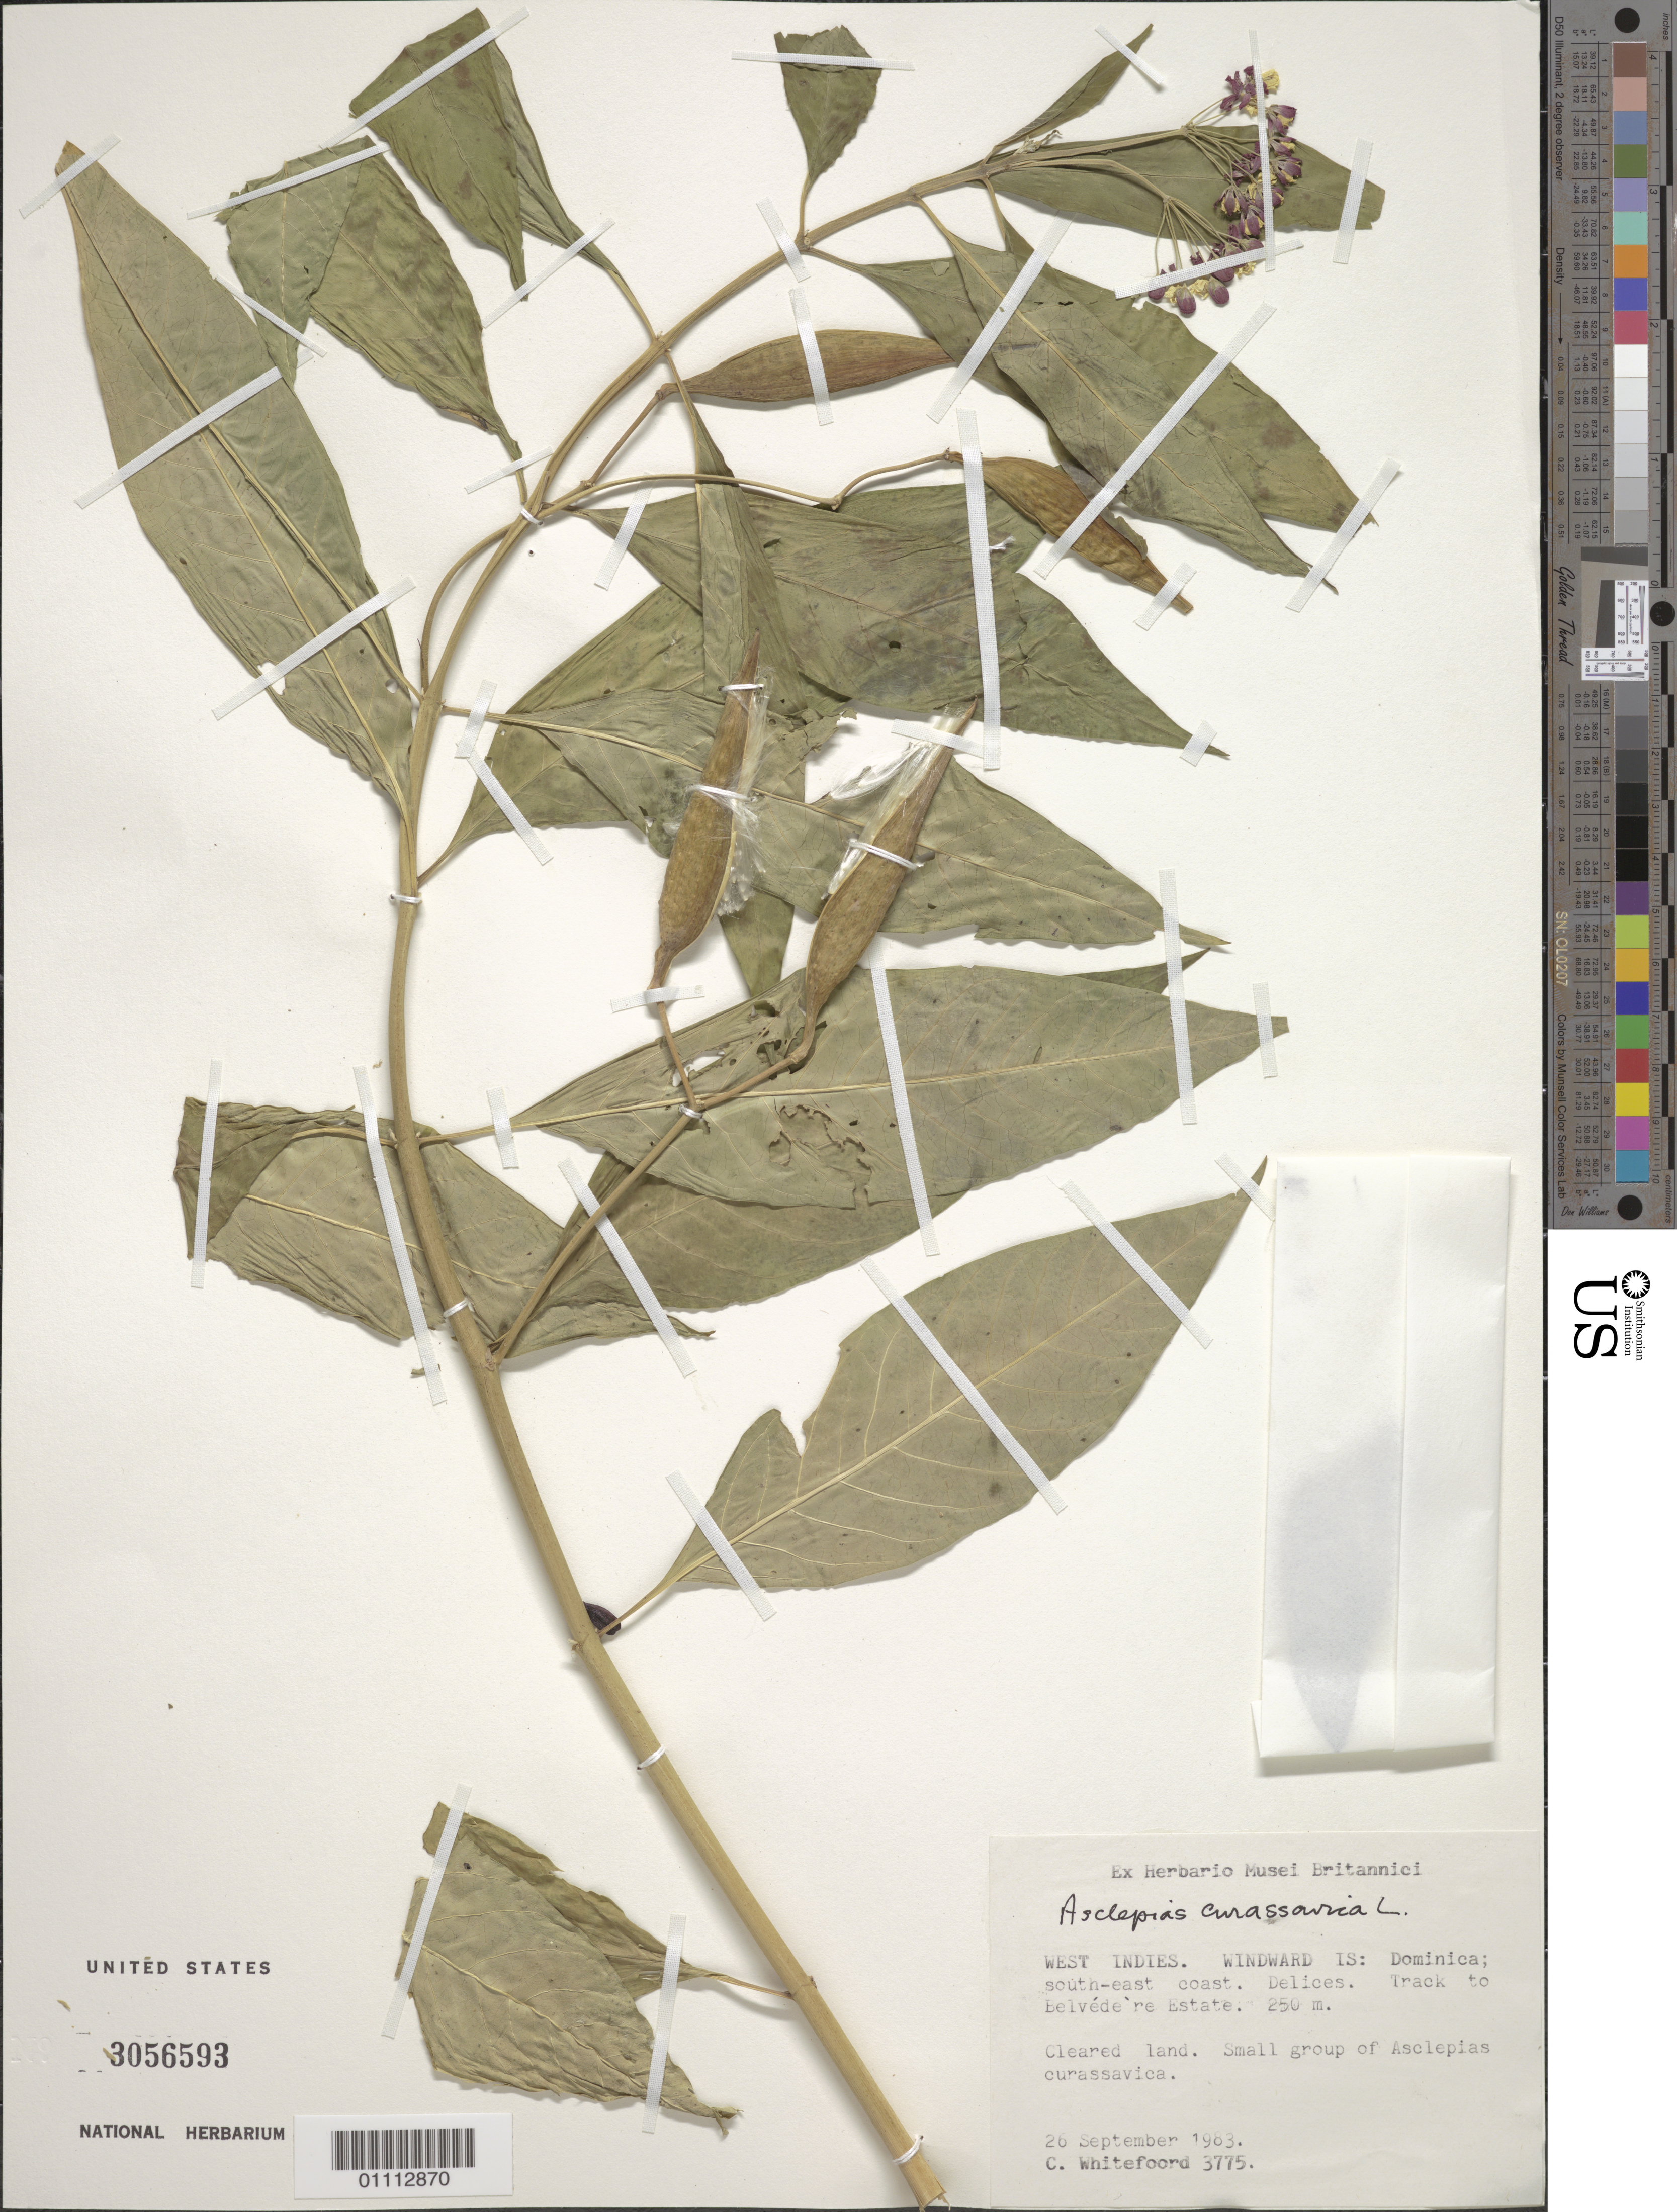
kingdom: Plantae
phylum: Tracheophyta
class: Magnoliopsida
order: Gentianales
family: Apocynaceae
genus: Asclepias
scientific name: Asclepias curassavica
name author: L.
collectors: C. Whitefoord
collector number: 3775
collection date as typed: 26 Sep 1983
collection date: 1983-09-26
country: Dominica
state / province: St. Patrick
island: Dominica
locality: SE coast. Delices. Track to Belvedere Estate. Cleared land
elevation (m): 250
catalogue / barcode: US 3056593